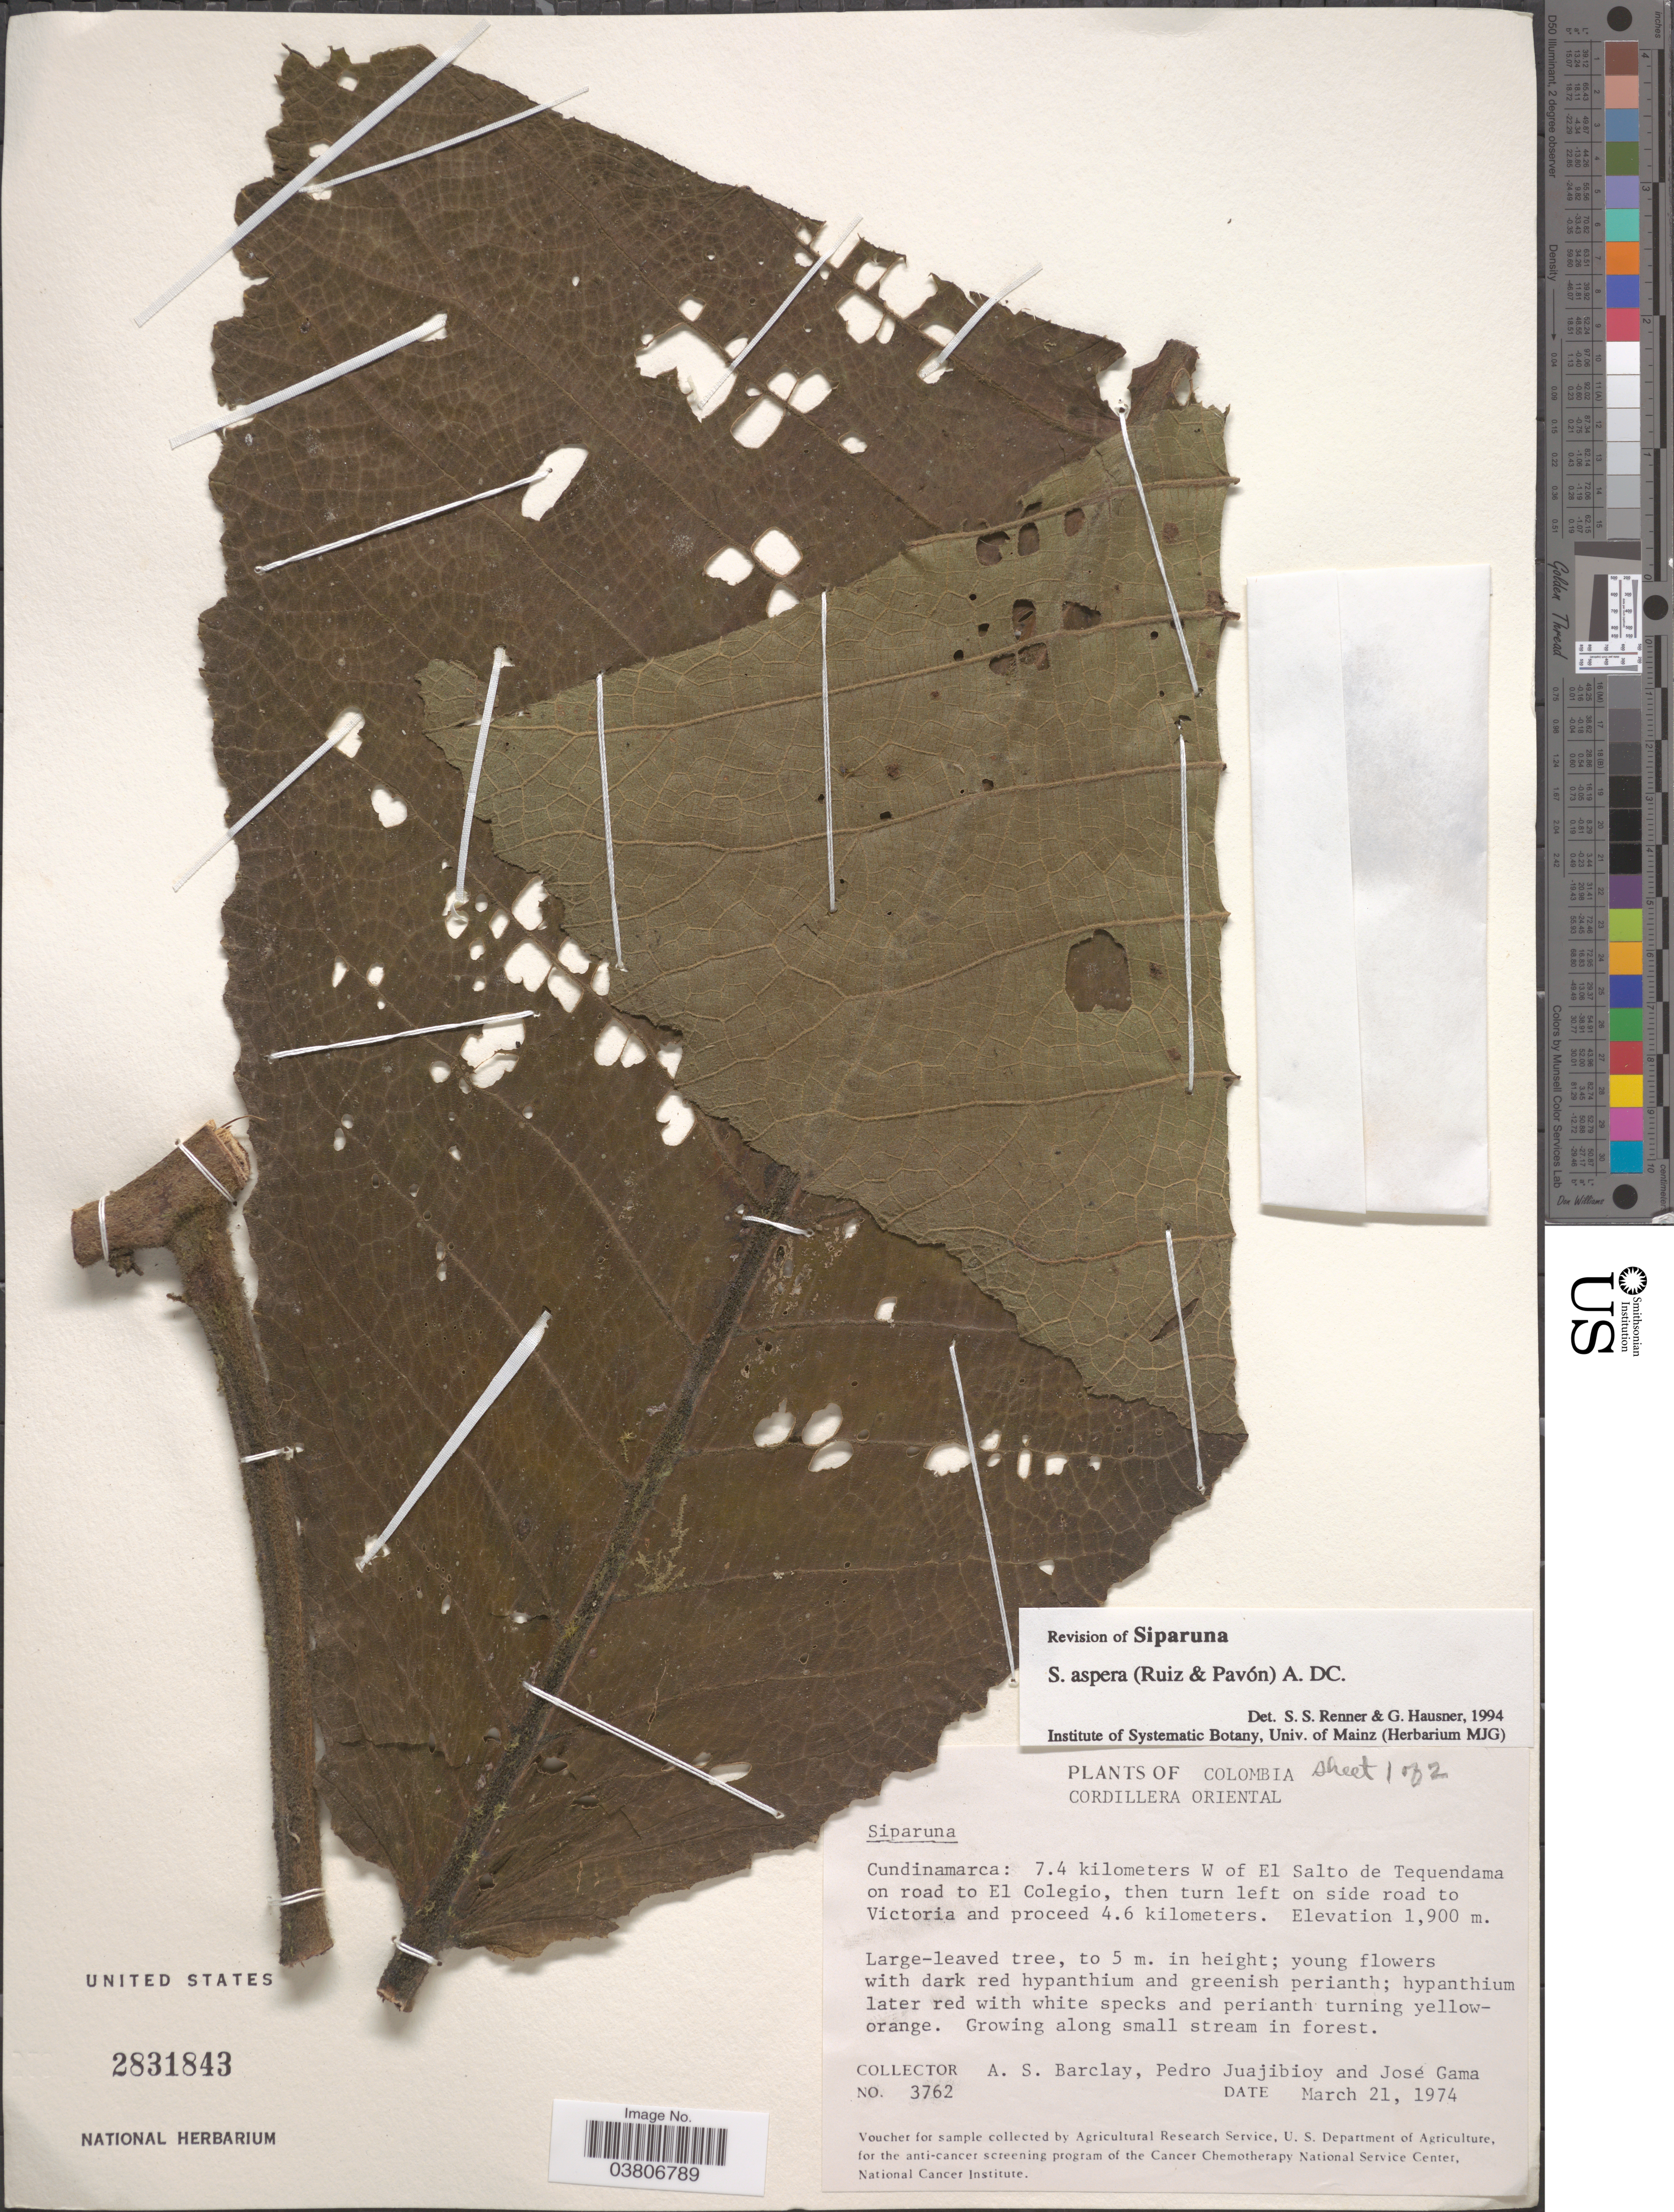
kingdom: Plantae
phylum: Tracheophyta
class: Magnoliopsida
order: Laurales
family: Siparunaceae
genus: Siparuna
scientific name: Siparuna aspera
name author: (Ruiz & Pav.) A. DC.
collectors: A. S. Barclay, P. Juajibioy & J. Gama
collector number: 3762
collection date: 1974-03-21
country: Colombia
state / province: Cundinamarca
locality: Cordillera Oriental. 7.4 kilometers W of El Salto de Tequendama on road to El Colegio, then turn left on side road to Victoria and proceed 4.6 kilometers.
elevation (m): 1900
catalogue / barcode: US 2831843